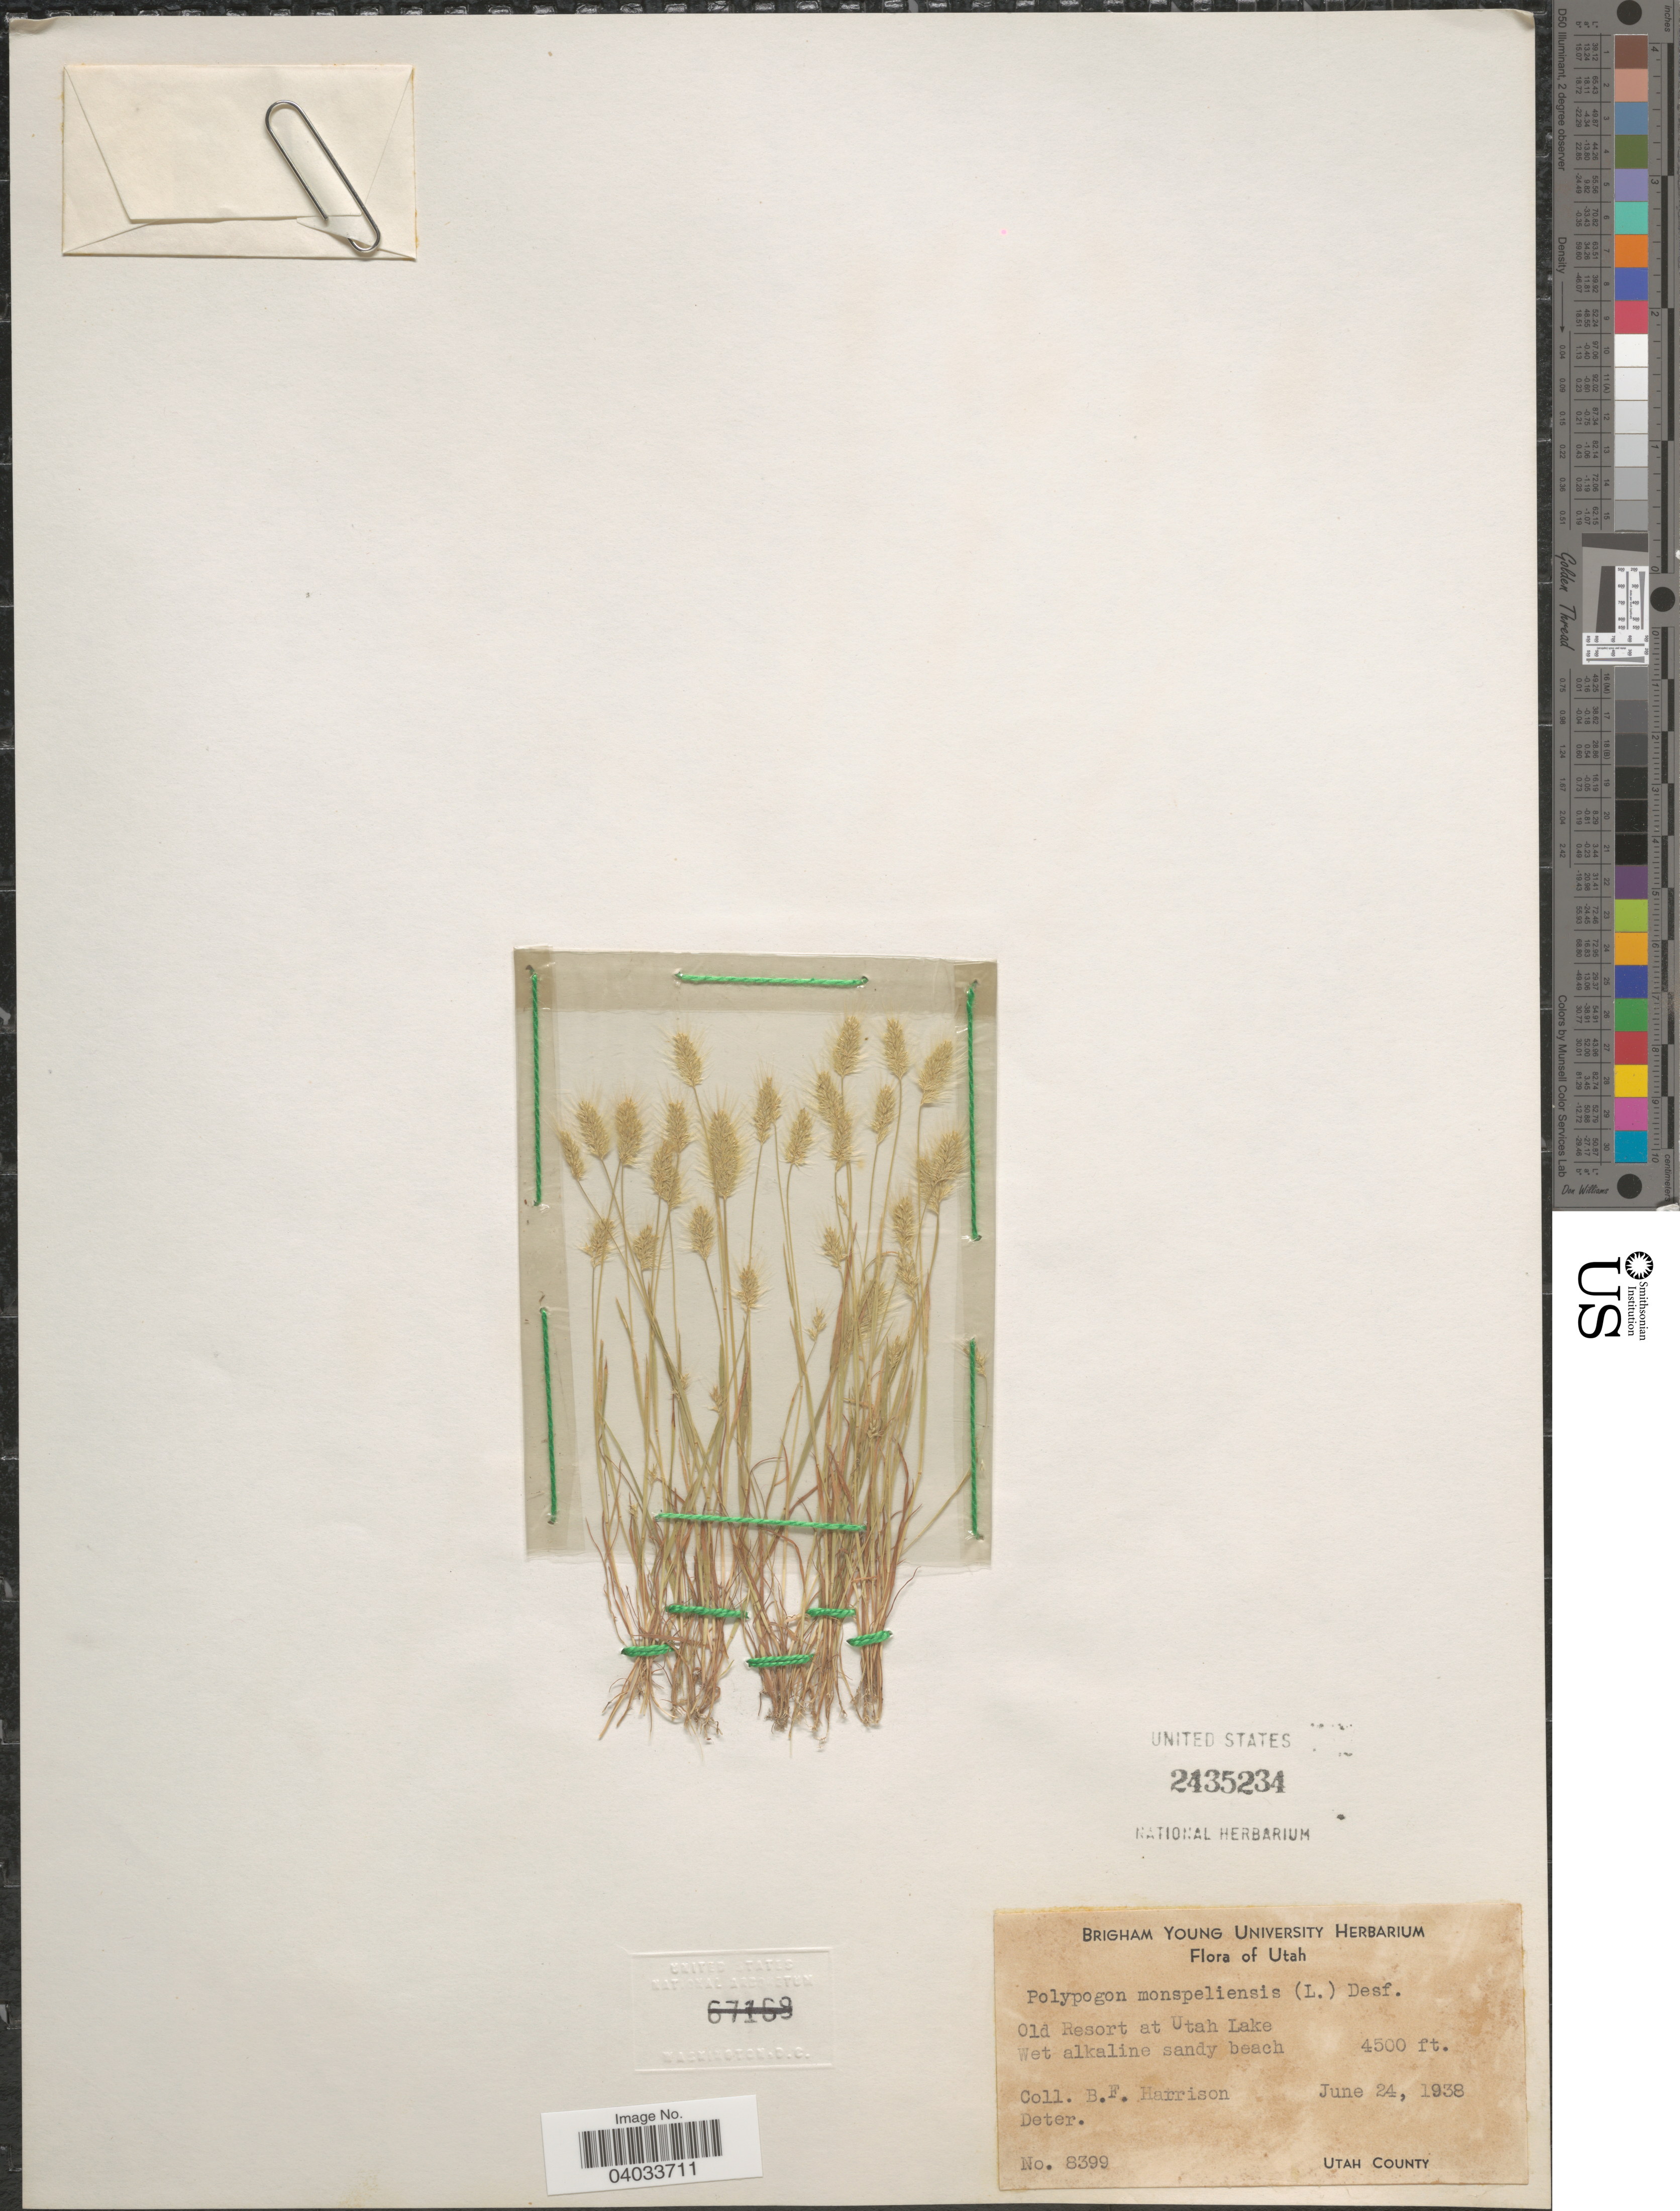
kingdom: Plantae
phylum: Tracheophyta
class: Liliopsida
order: Poales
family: Poaceae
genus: Polypogon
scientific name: Polypogon monspeliensis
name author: (L.) Desf.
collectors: B. F. Harrison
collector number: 8399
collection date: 1938-06-24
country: United States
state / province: Utah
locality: Old Resort at Utah Lake. Wet alkaline sandy beach. Utah County.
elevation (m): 1372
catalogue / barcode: US 2435234